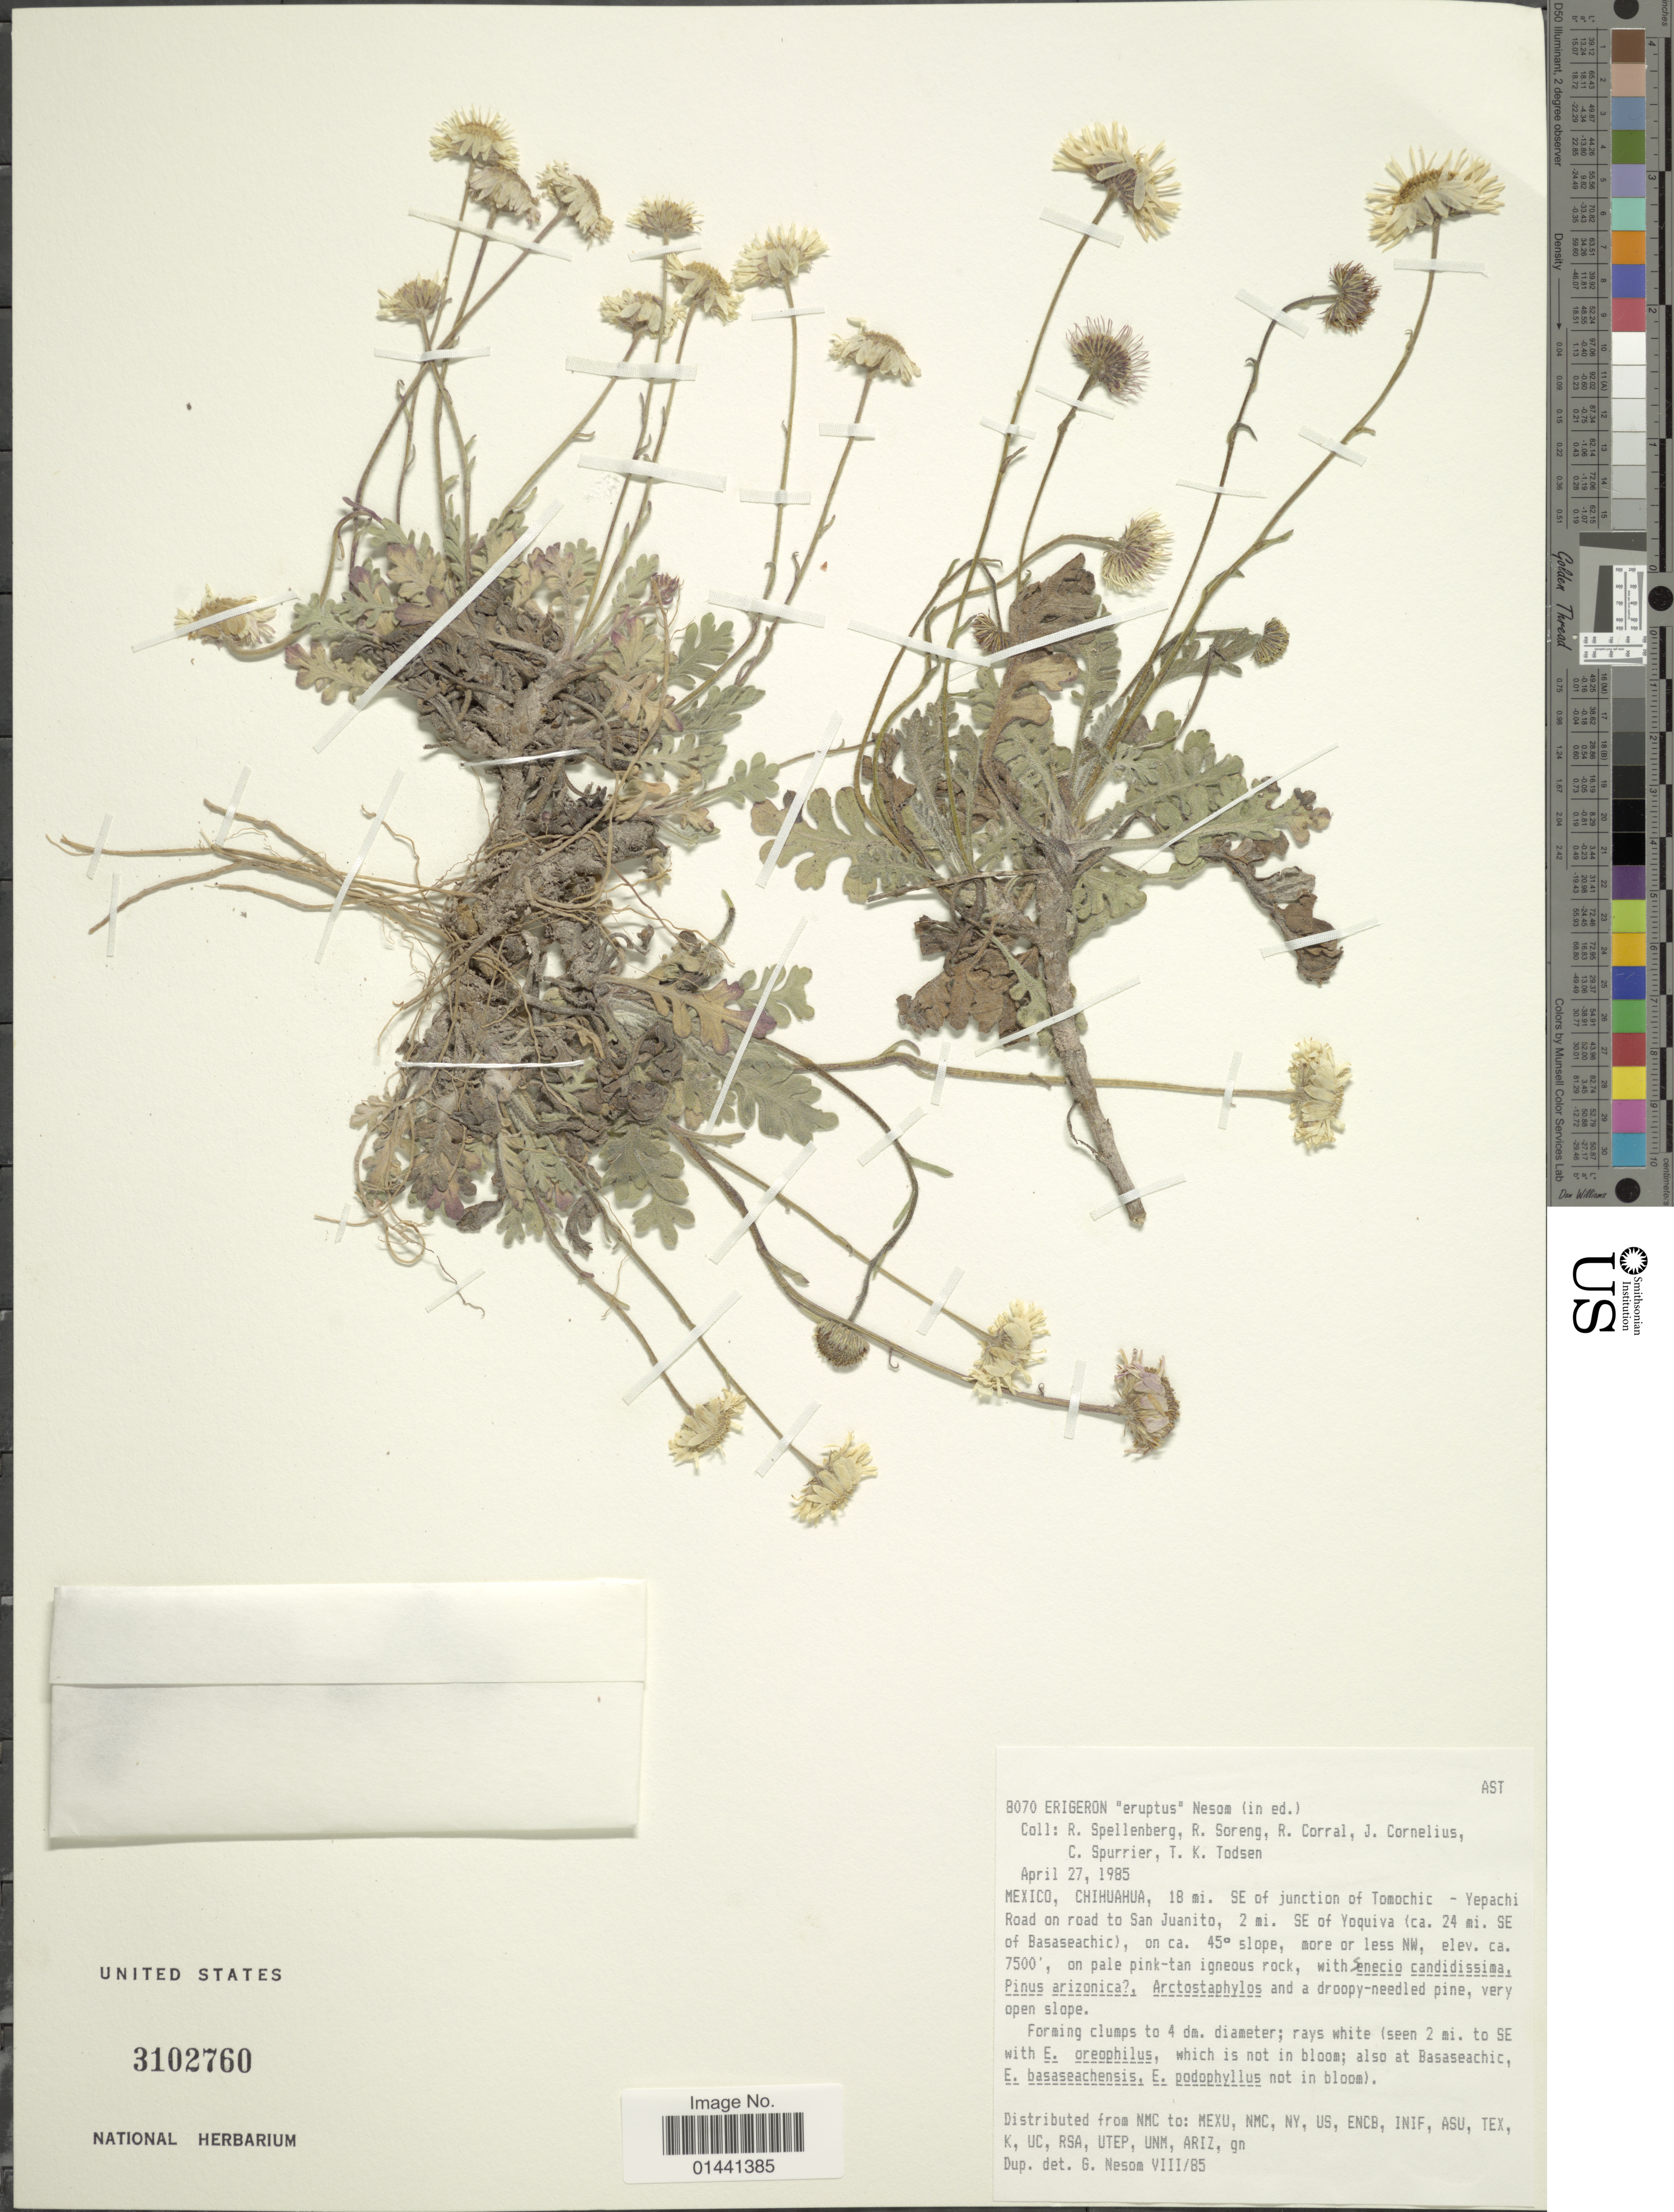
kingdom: Plantae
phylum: Tracheophyta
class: Magnoliopsida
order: Asterales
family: Asteraceae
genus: Erigeron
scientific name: Erigeron eruptans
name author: G.L. Nesom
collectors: R. Spellenberg, R. J. Soreng, R. Corral, Cornelius, J. & C. Spurrier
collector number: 8070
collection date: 1985-04-27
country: Mexico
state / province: Chihuahua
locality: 8 mi. SE of junction of Tomochic, Yepachi Road to San Juanito, 2 mi. SE of Yoquiva (ca. 24 mi. SE of Basaseachic), on ca. 45° slope, more or less NW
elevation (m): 2286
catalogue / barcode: US 3102760